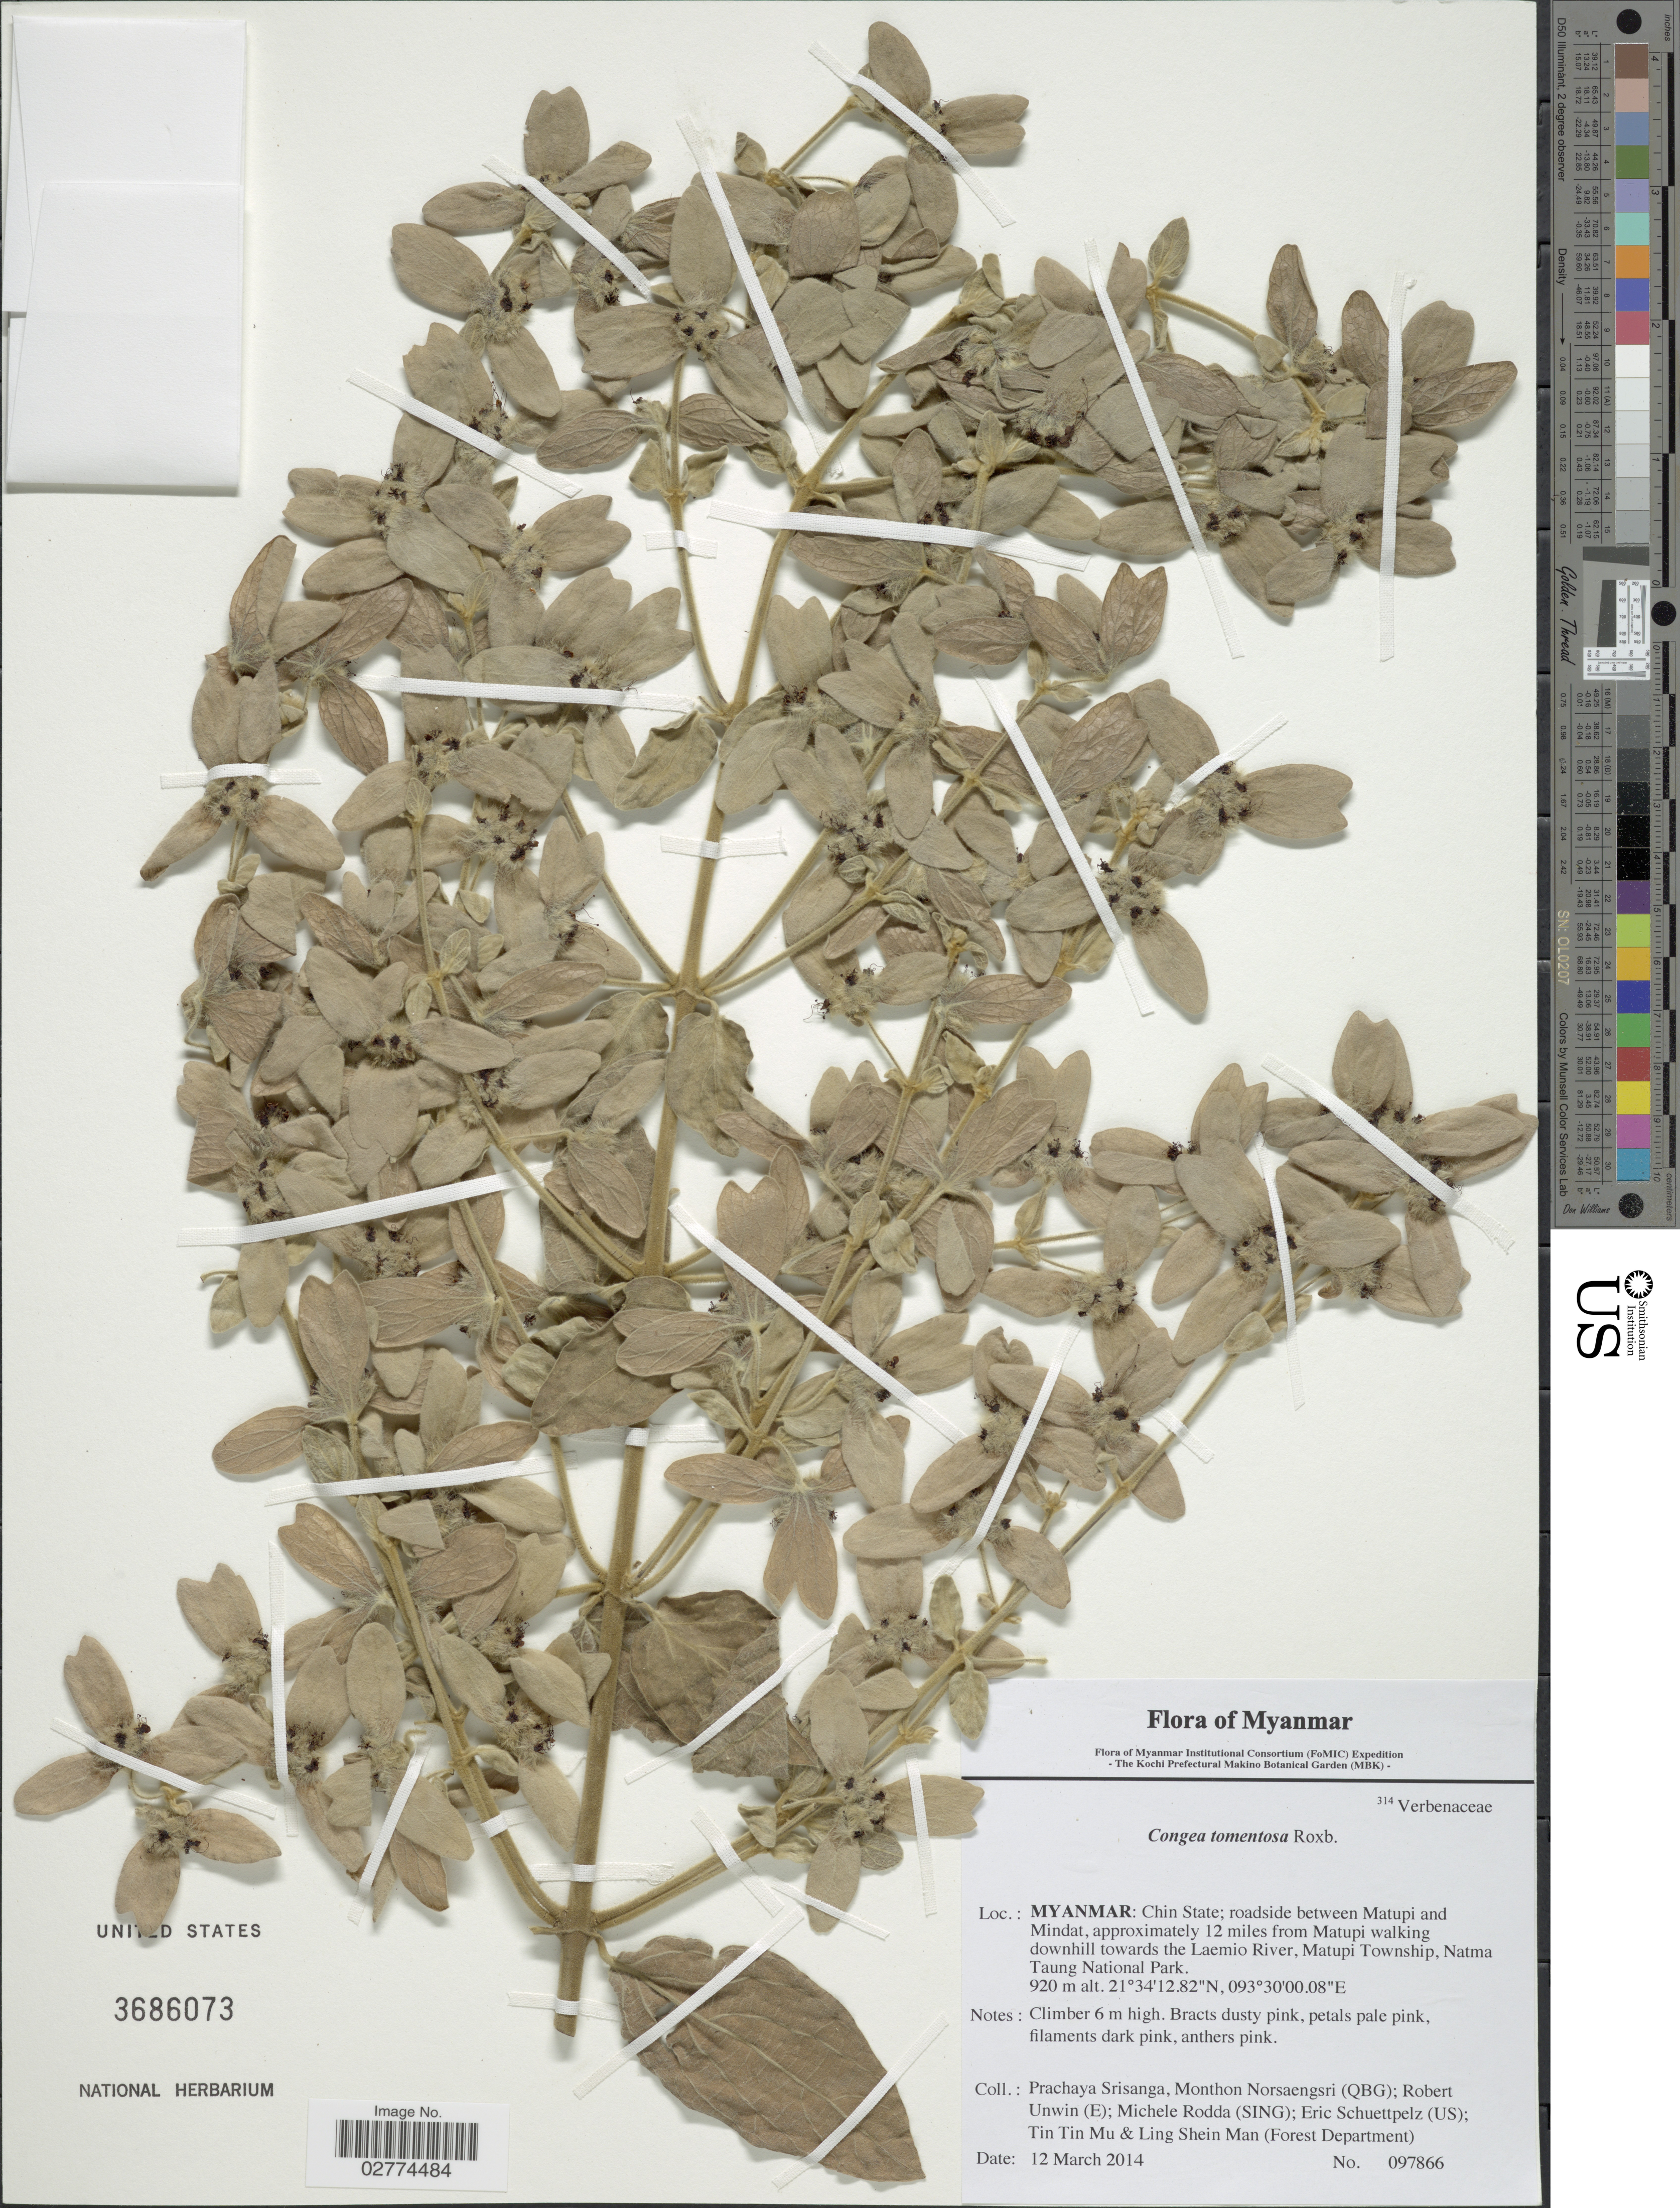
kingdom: Plantae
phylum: Tracheophyta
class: Magnoliopsida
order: Lamiales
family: Lamiaceae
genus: Congea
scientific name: Congea tomentosa var. tomentosa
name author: Roxb.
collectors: P. Srisanga, M. Norsangsri, R. Unwin, M. Rodda & et al.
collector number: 097866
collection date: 2014-03-12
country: Myanmar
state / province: Chin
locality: Roadside between Matupi and Mindat, approximately 12 miles from Matupi walking downhill towards the Laemio River, Matupi Township, Natma Taung National Park.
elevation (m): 920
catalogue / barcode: US 3686073